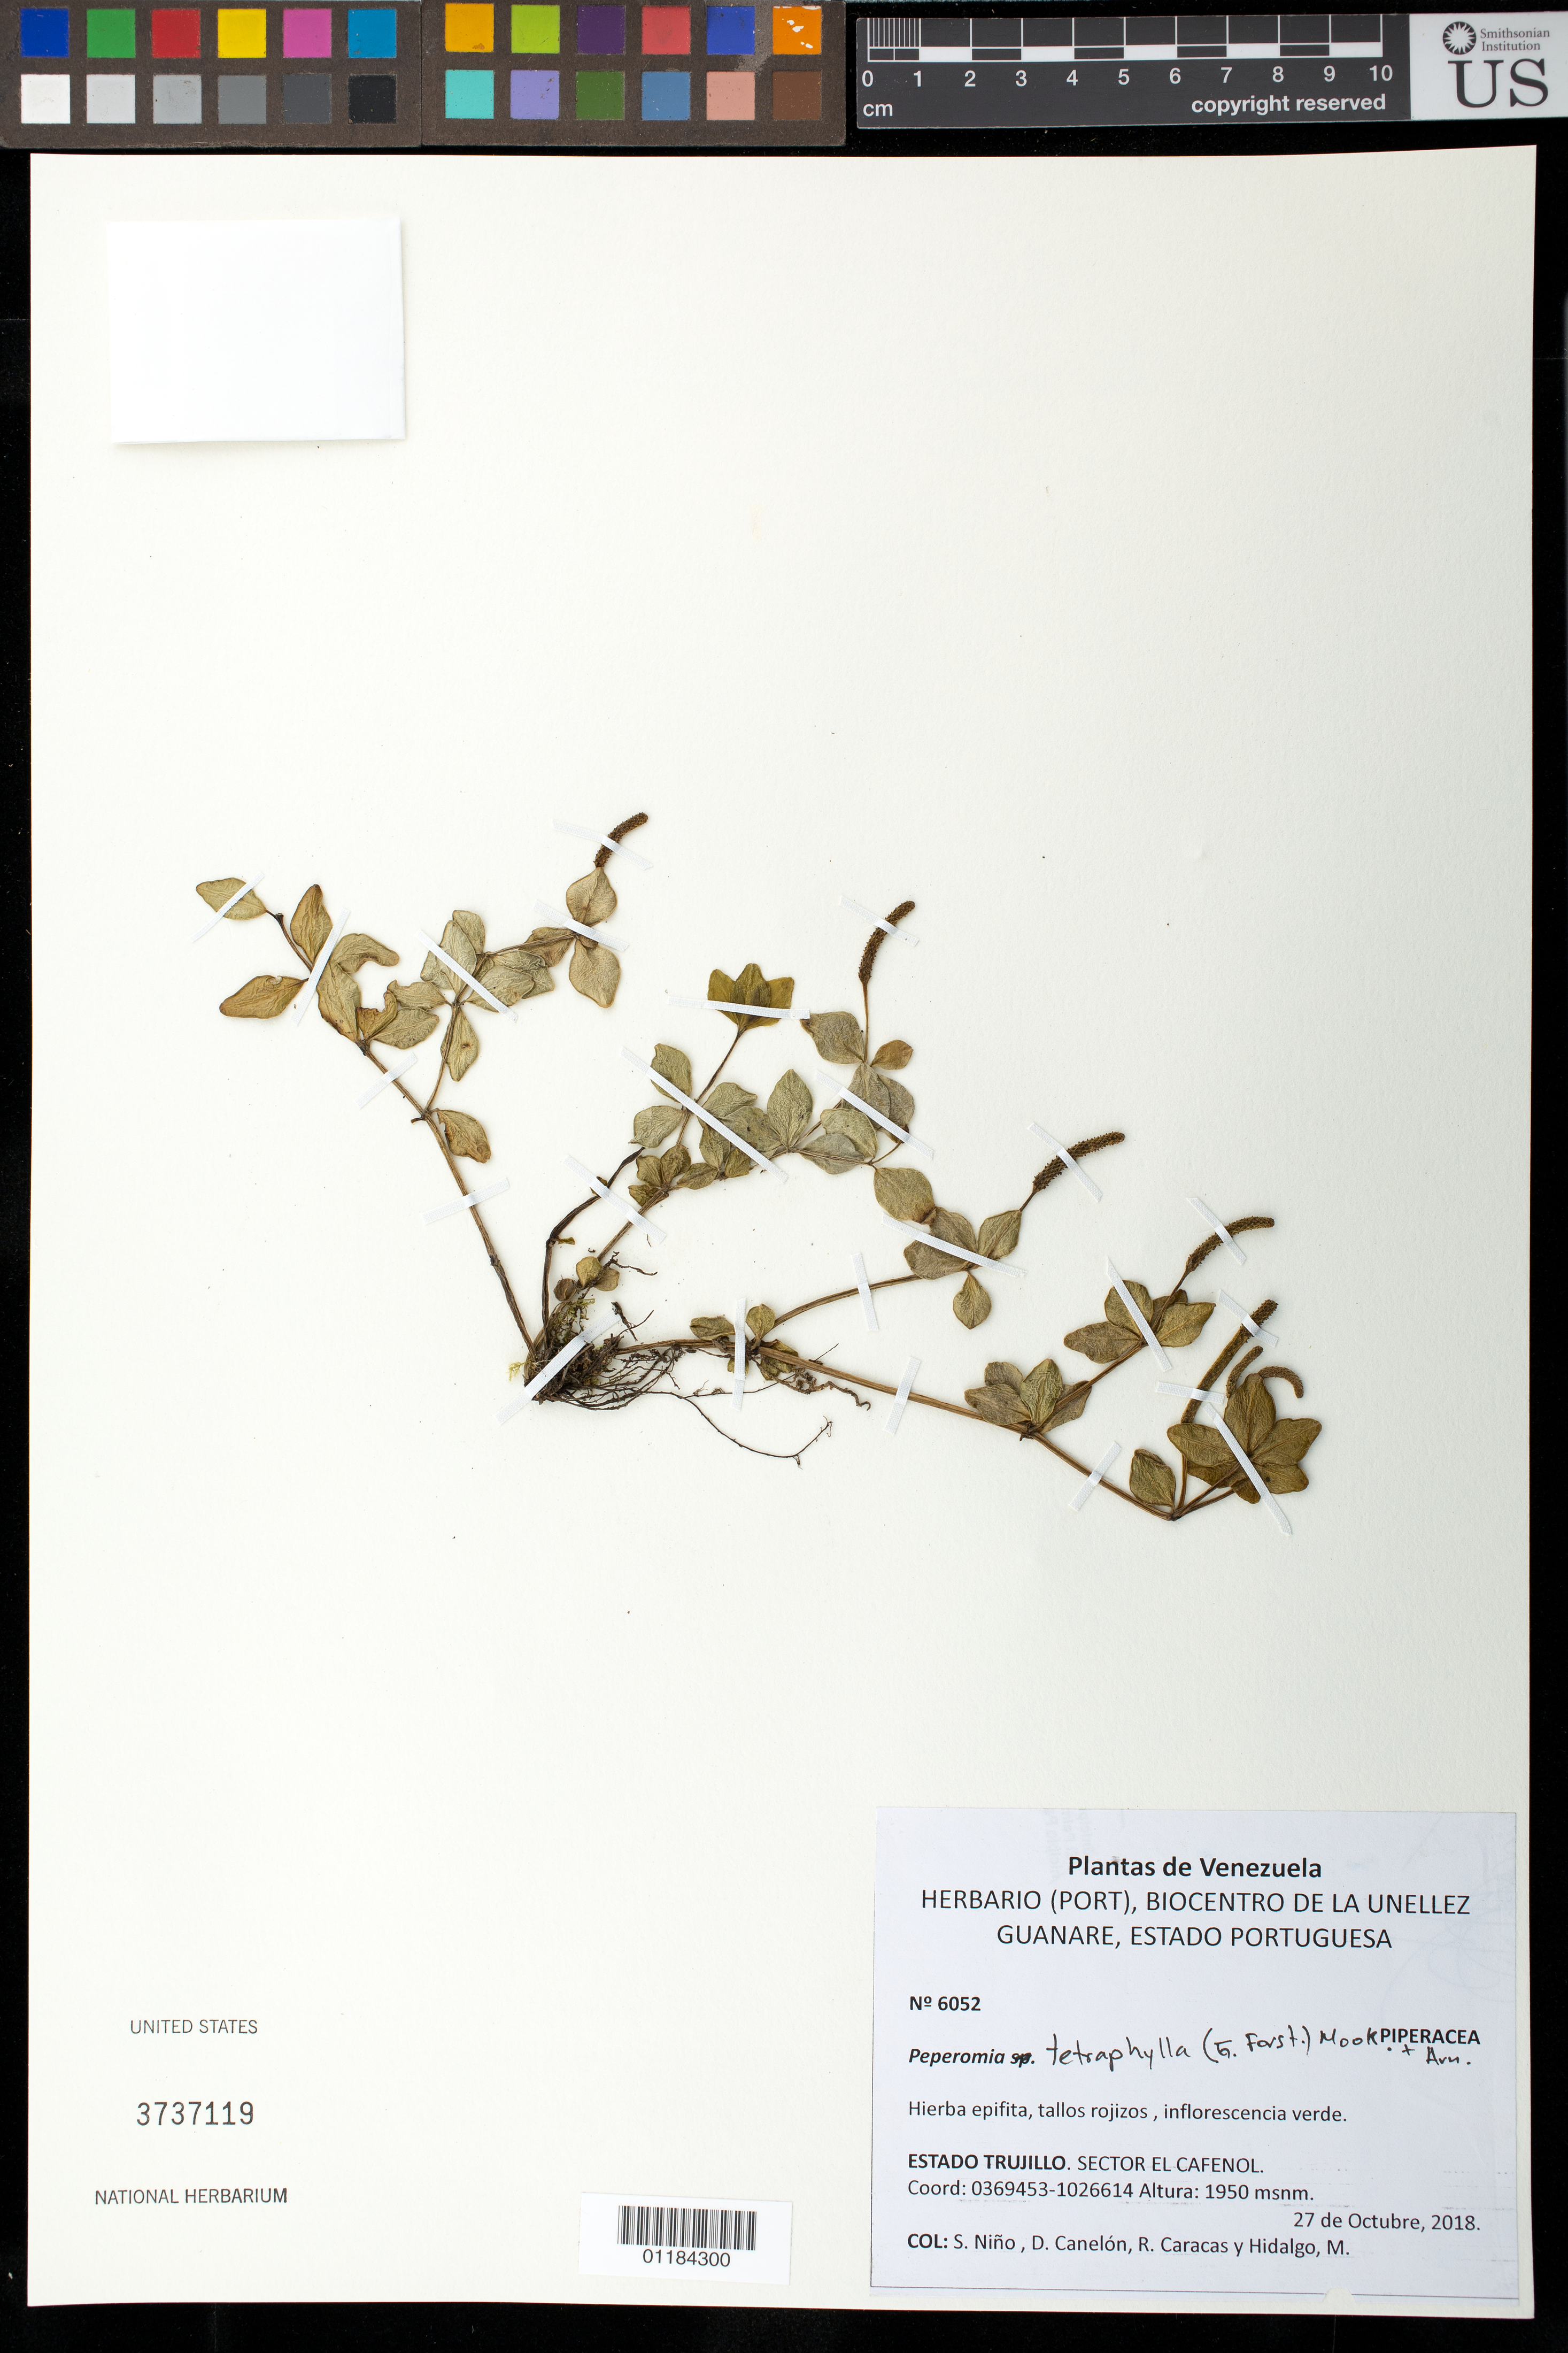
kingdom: Plantae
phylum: Tracheophyta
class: Magnoliopsida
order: Piperales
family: Piperaceae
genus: Peperomia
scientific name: Peperomia trichopus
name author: Trel. in J.F. Macbr.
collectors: S. M. Niño, D. Canelón, R. Caracas & M. Hidalgo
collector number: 6052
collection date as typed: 27 de Octubre, 2018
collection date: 2018-10-27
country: Venezuela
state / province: Trujillo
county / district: Boconó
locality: Parque Nacional Guaramacal. Sector El Cafenol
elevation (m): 1950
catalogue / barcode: US 3737119